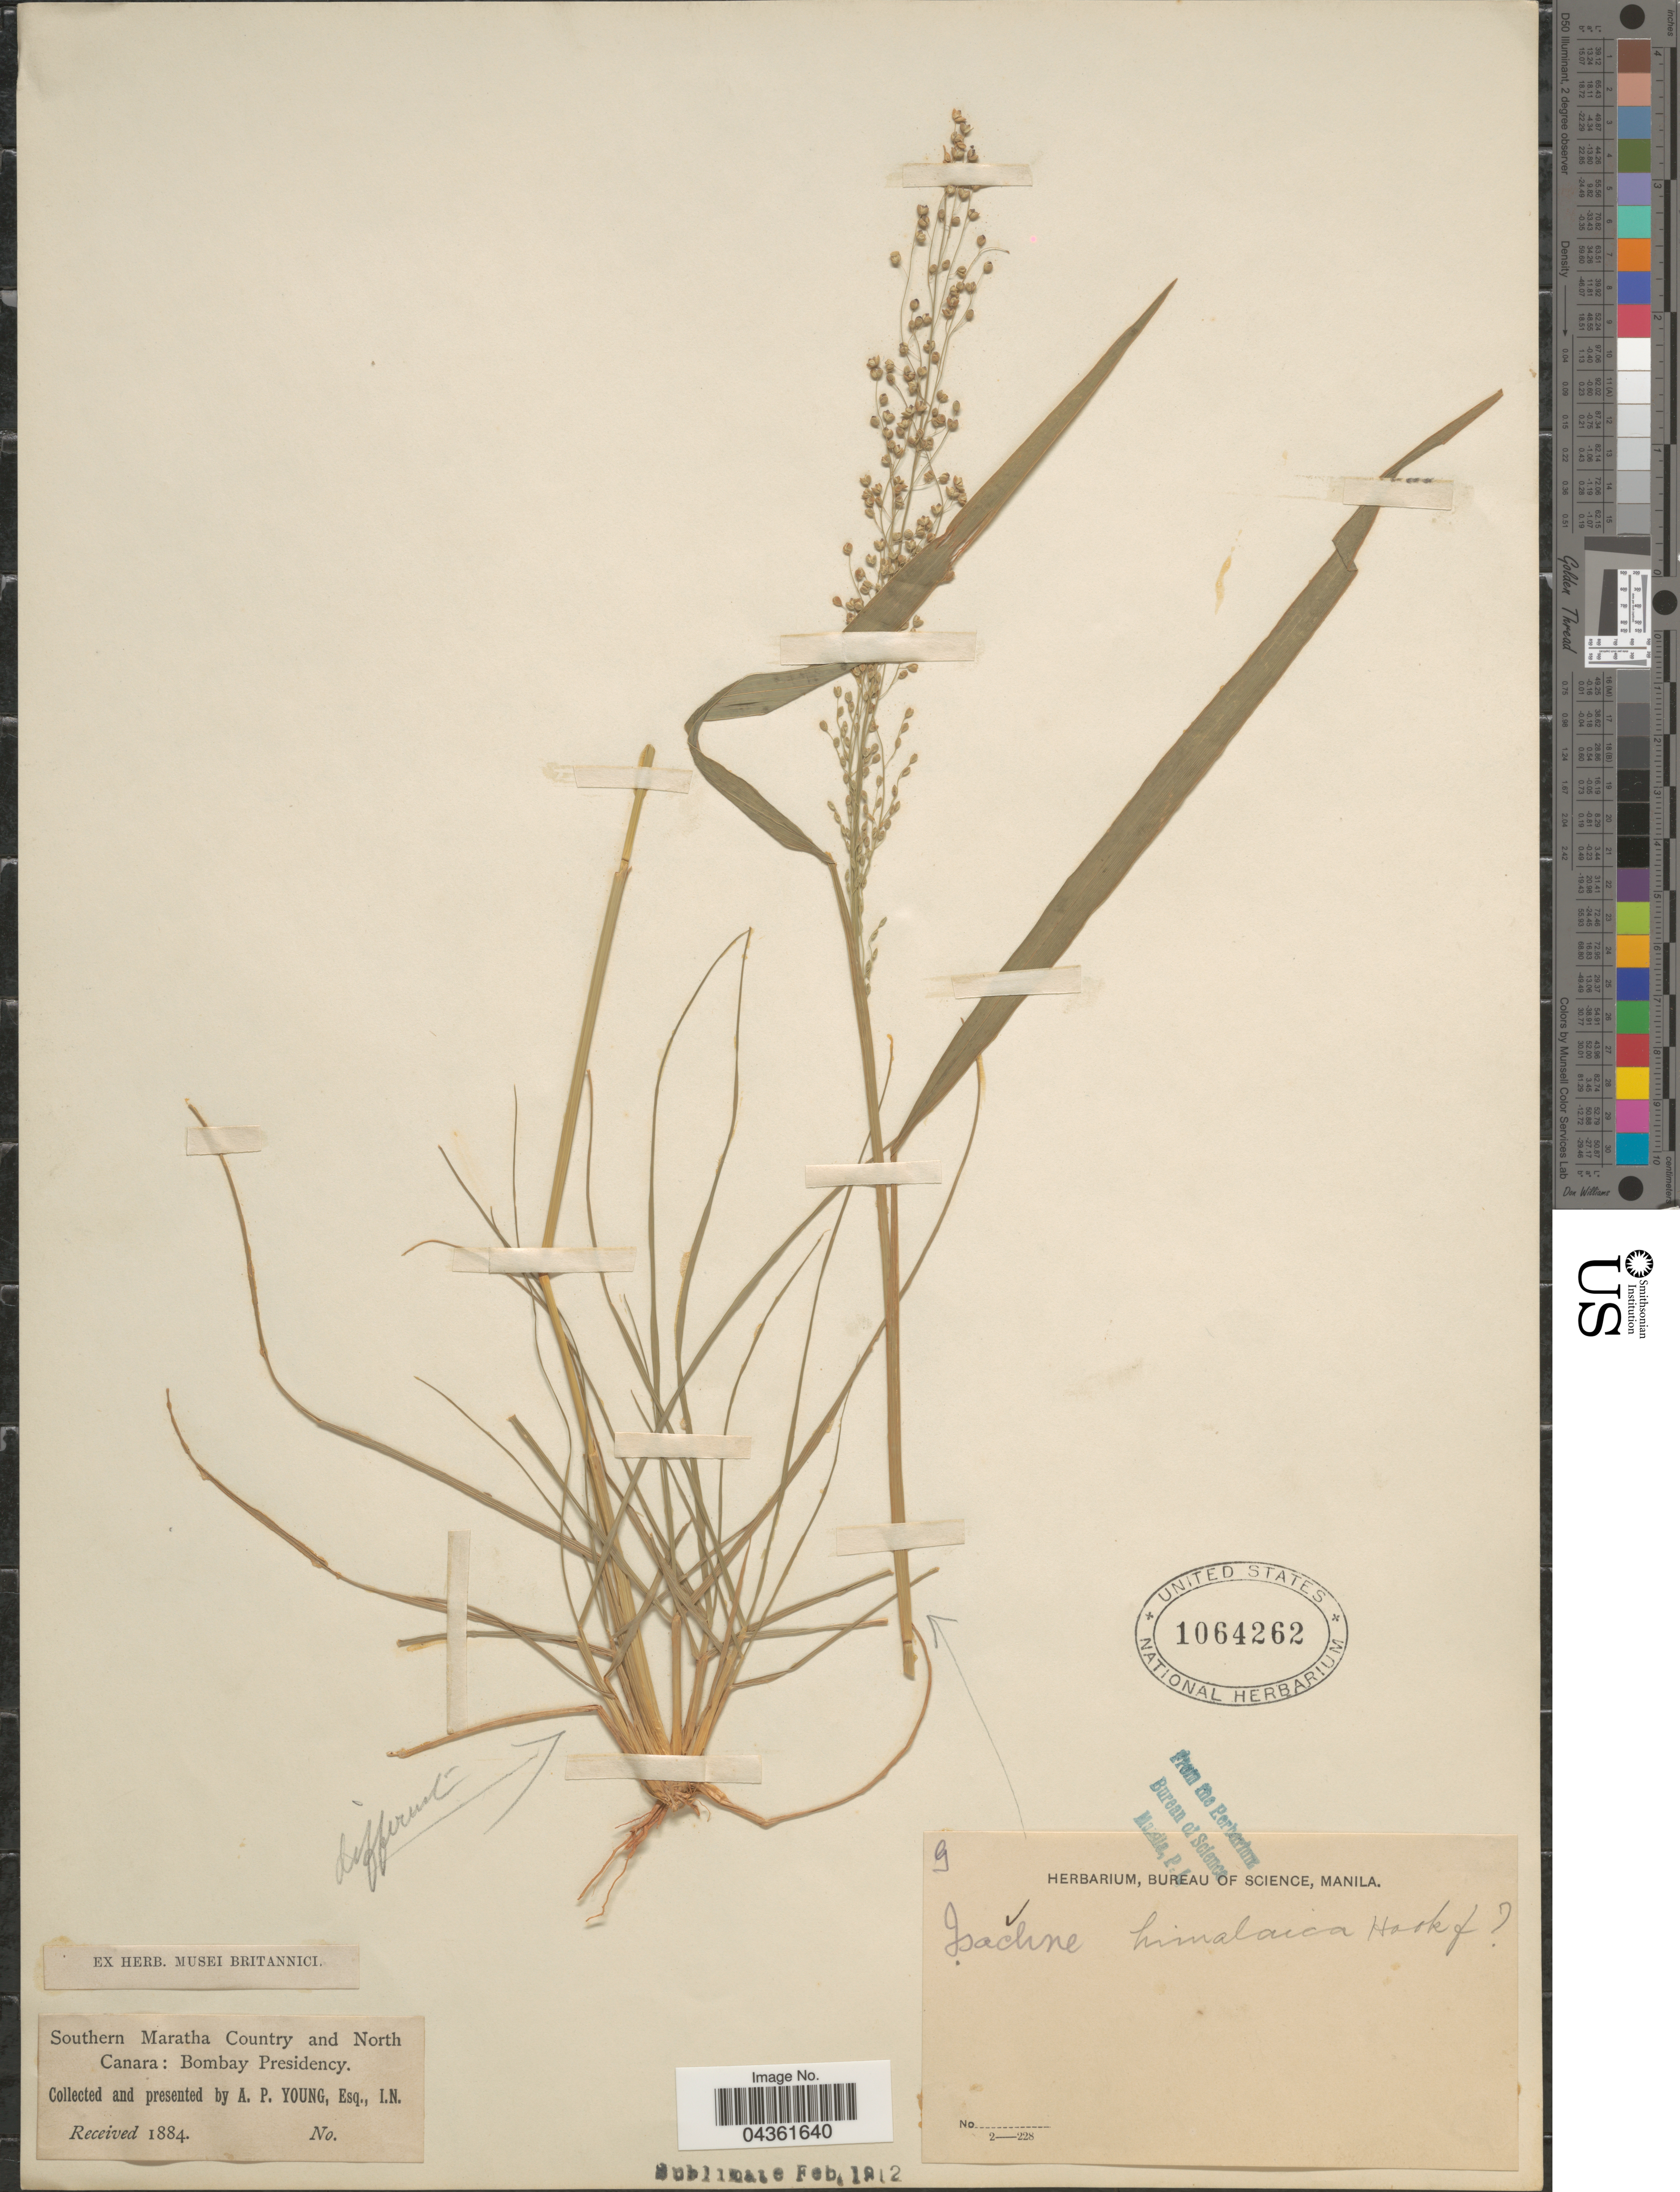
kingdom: Plantae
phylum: Tracheophyta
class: Liliopsida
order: Poales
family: Poaceae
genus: Isachne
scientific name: Isachne himalaica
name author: Hook. f.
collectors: A. Young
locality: Southern Maratha Country and North Canara: Bombay Presidency.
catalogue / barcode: US 1064262